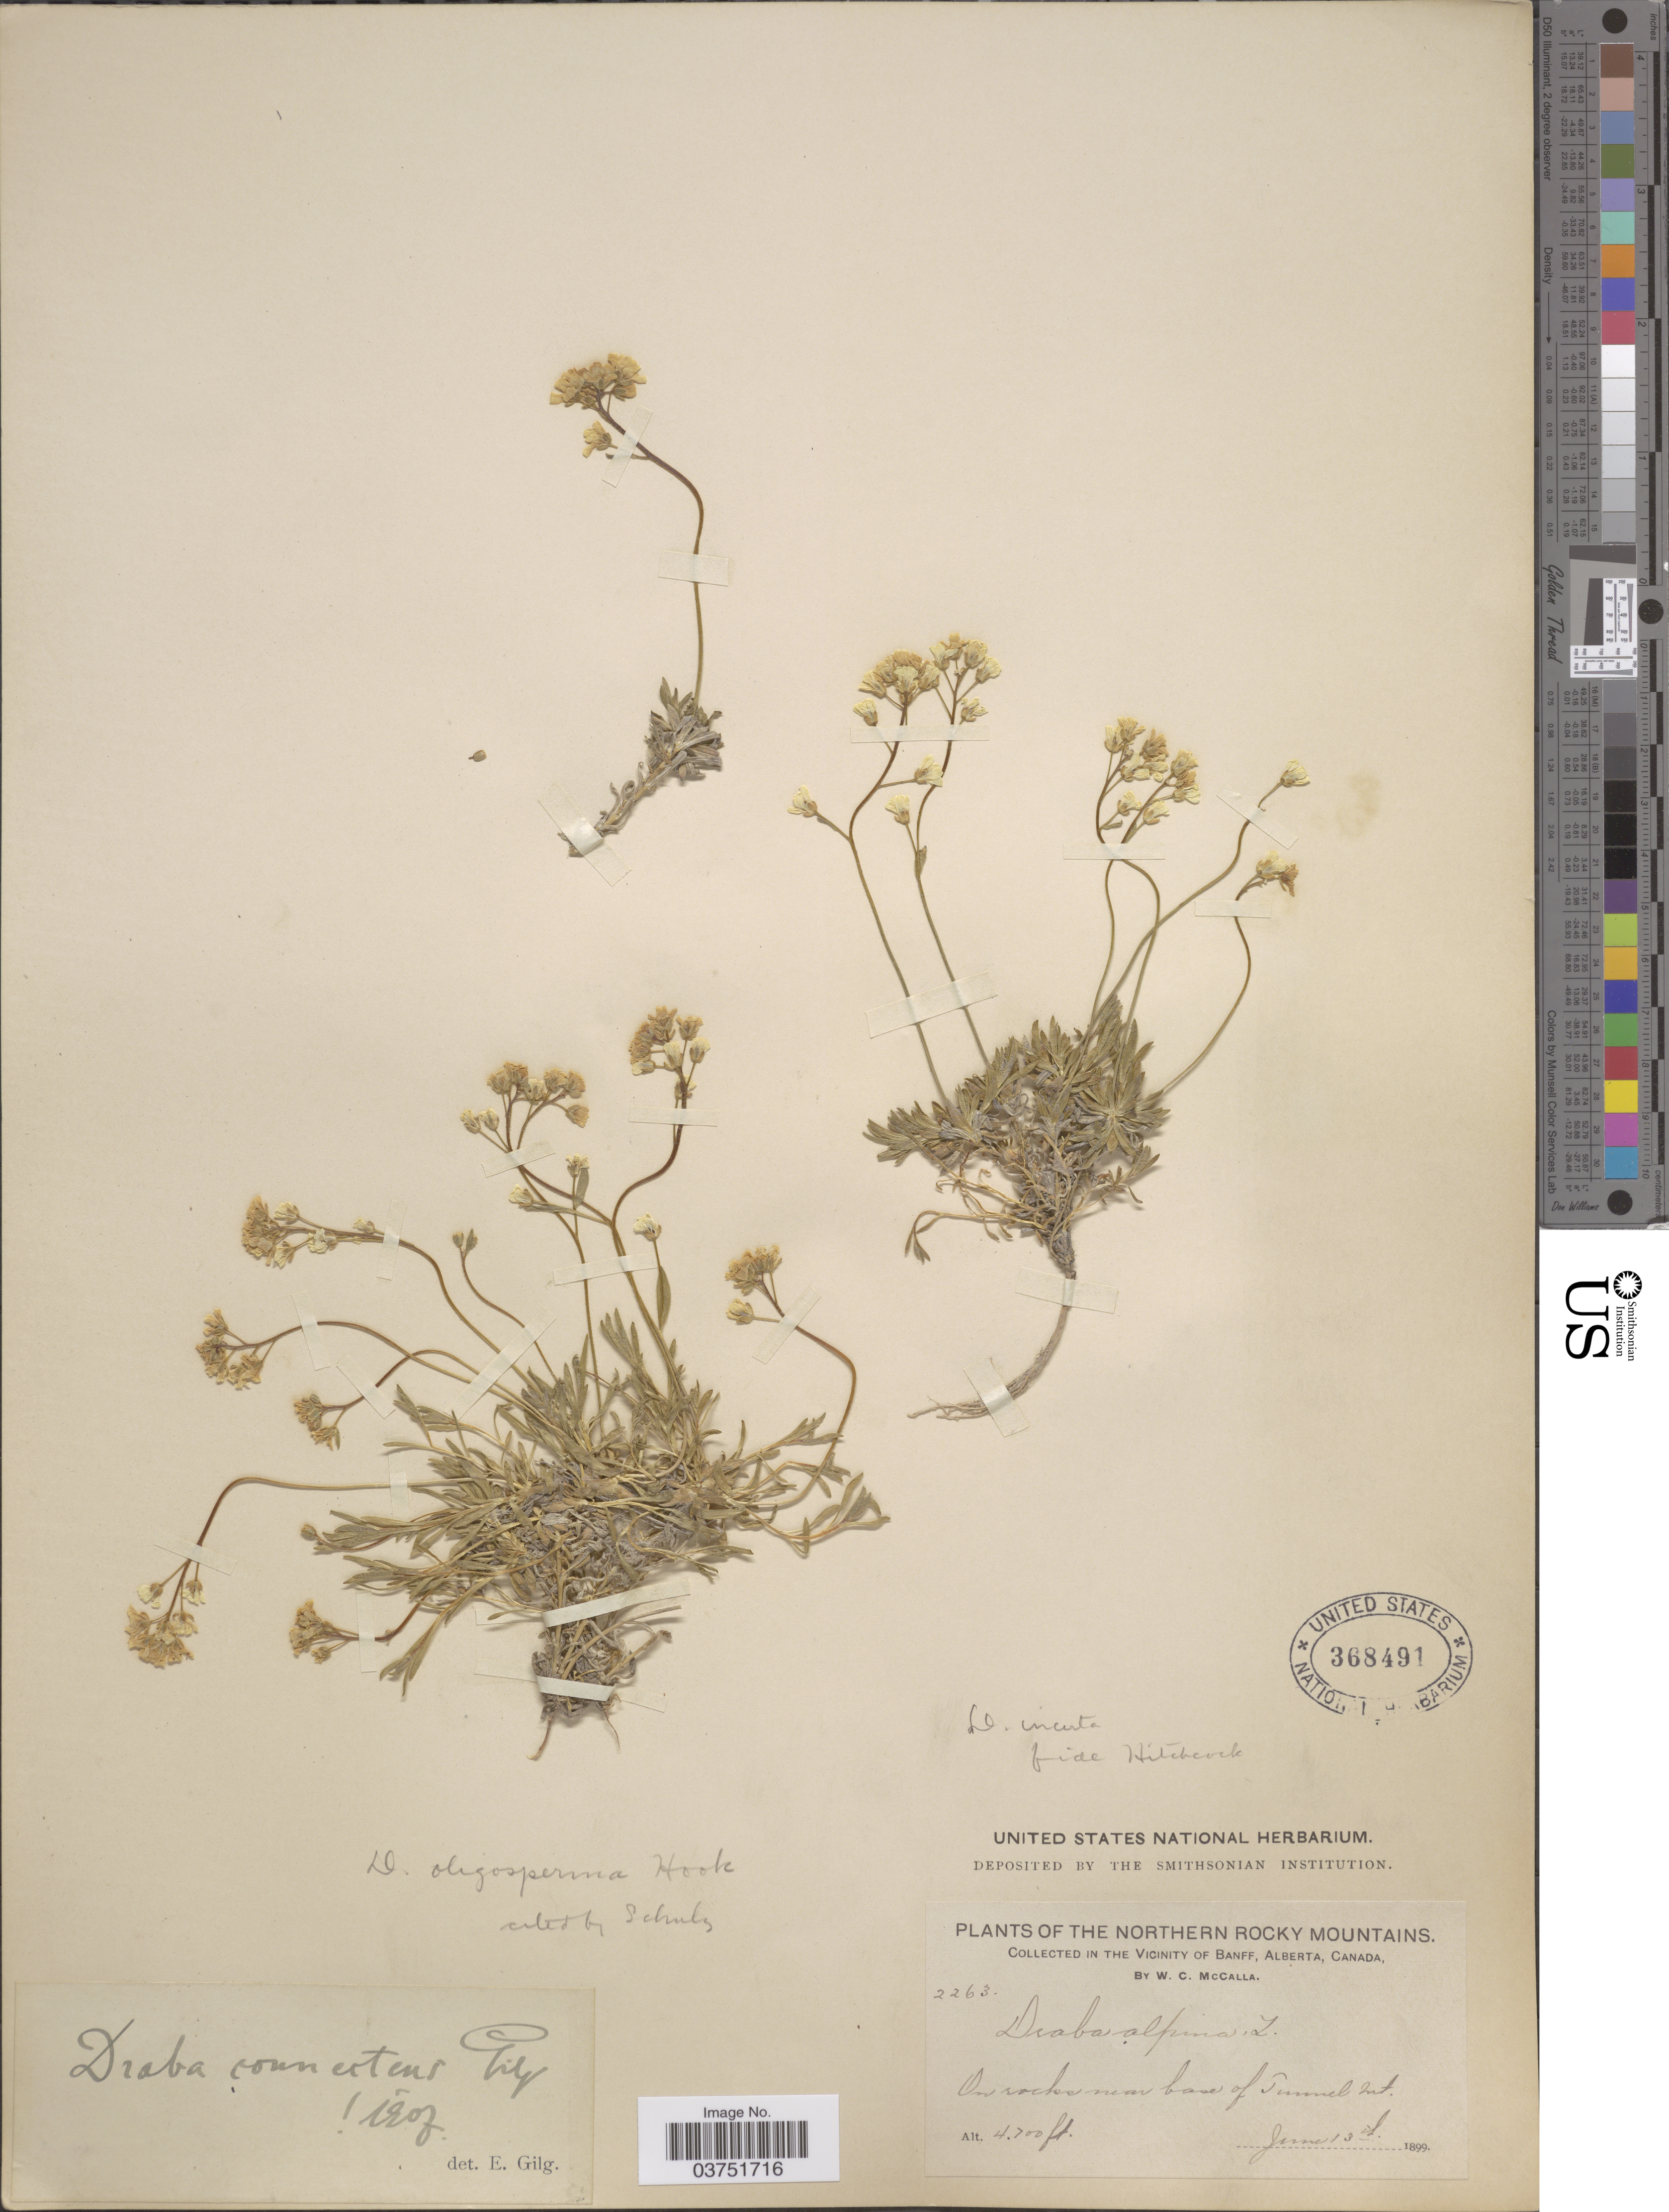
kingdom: Plantae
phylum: Tracheophyta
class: Magnoliopsida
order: Brassicales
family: Brassicaceae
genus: Draba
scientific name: Draba incerta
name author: Payson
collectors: W. McCalla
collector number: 2263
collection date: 1899-06-13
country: Canada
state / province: Alberta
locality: Northern Rocky Mountains. Vicinity of Banff, Alberta. On rocks near base of Tunnel Mt.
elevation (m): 1433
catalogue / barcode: US 368491